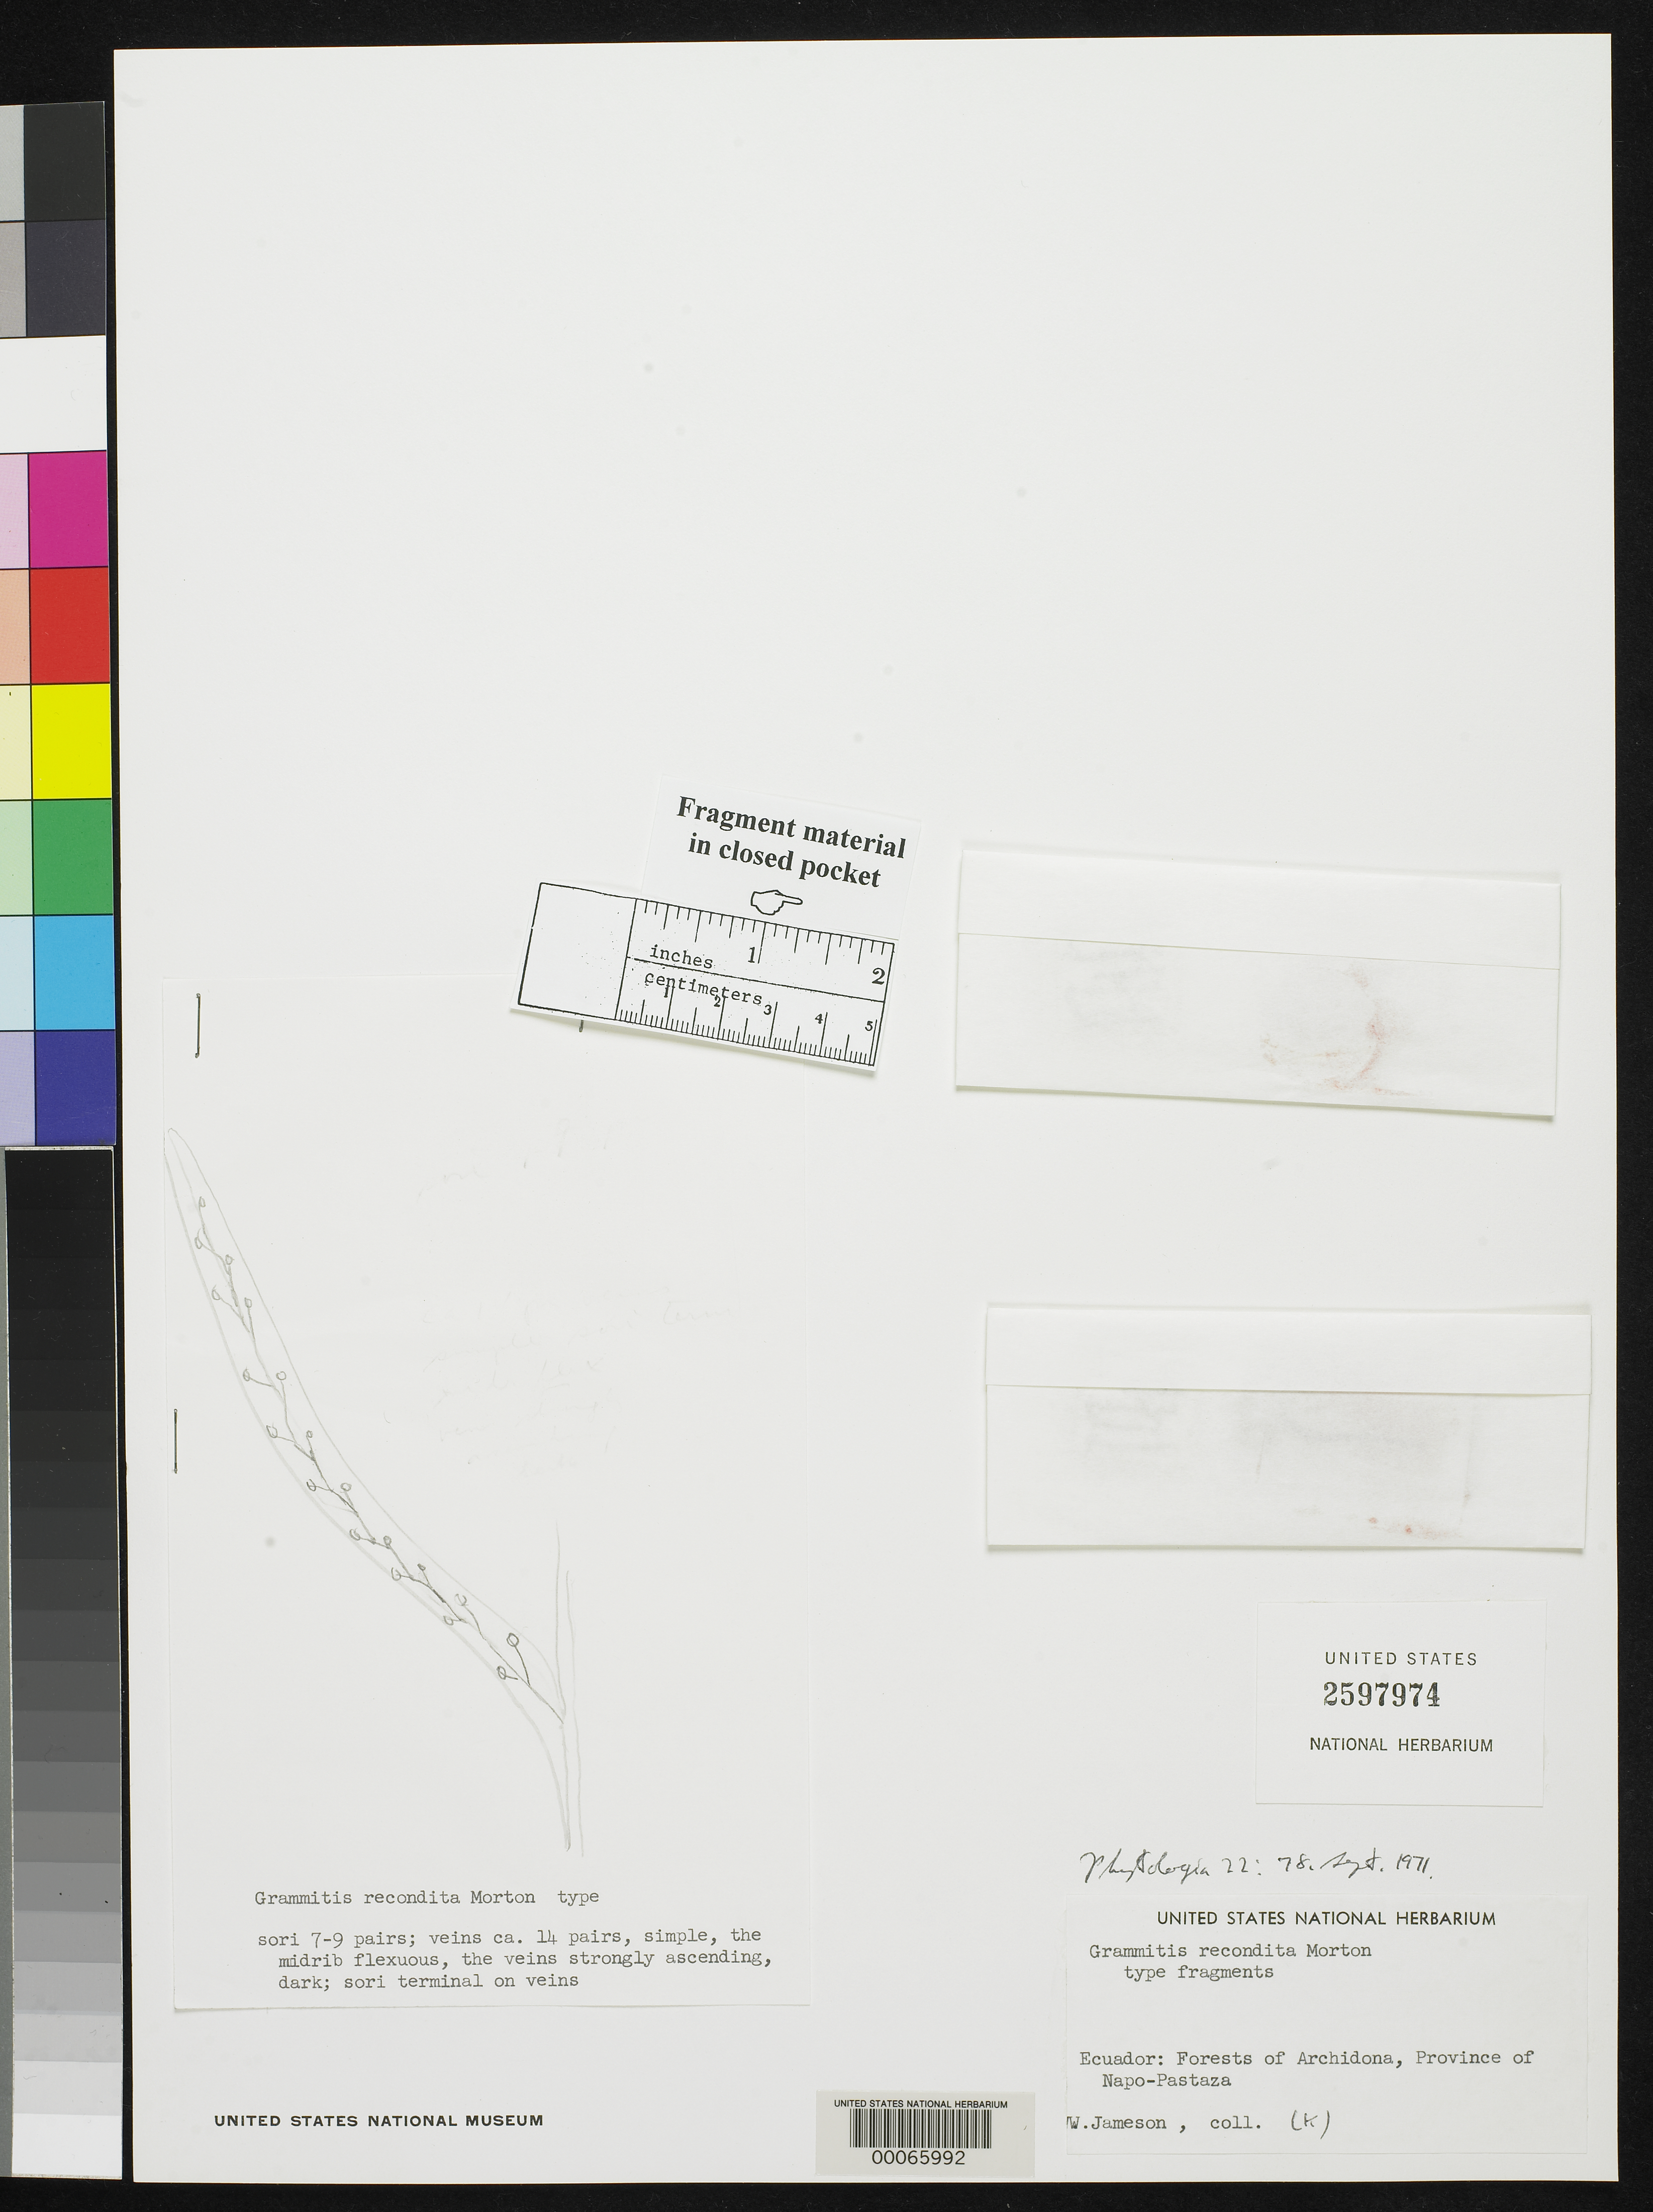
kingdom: Plantae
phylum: Tracheophyta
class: Polypodiopsida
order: Polypodiales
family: Polypodiaceae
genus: Grammitis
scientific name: Grammitis recondita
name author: C.V. Morton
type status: Holotype Fragment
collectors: W. Jameson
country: Ecuador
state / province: Napo / Pastaza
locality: Archidona.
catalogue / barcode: US 2597974